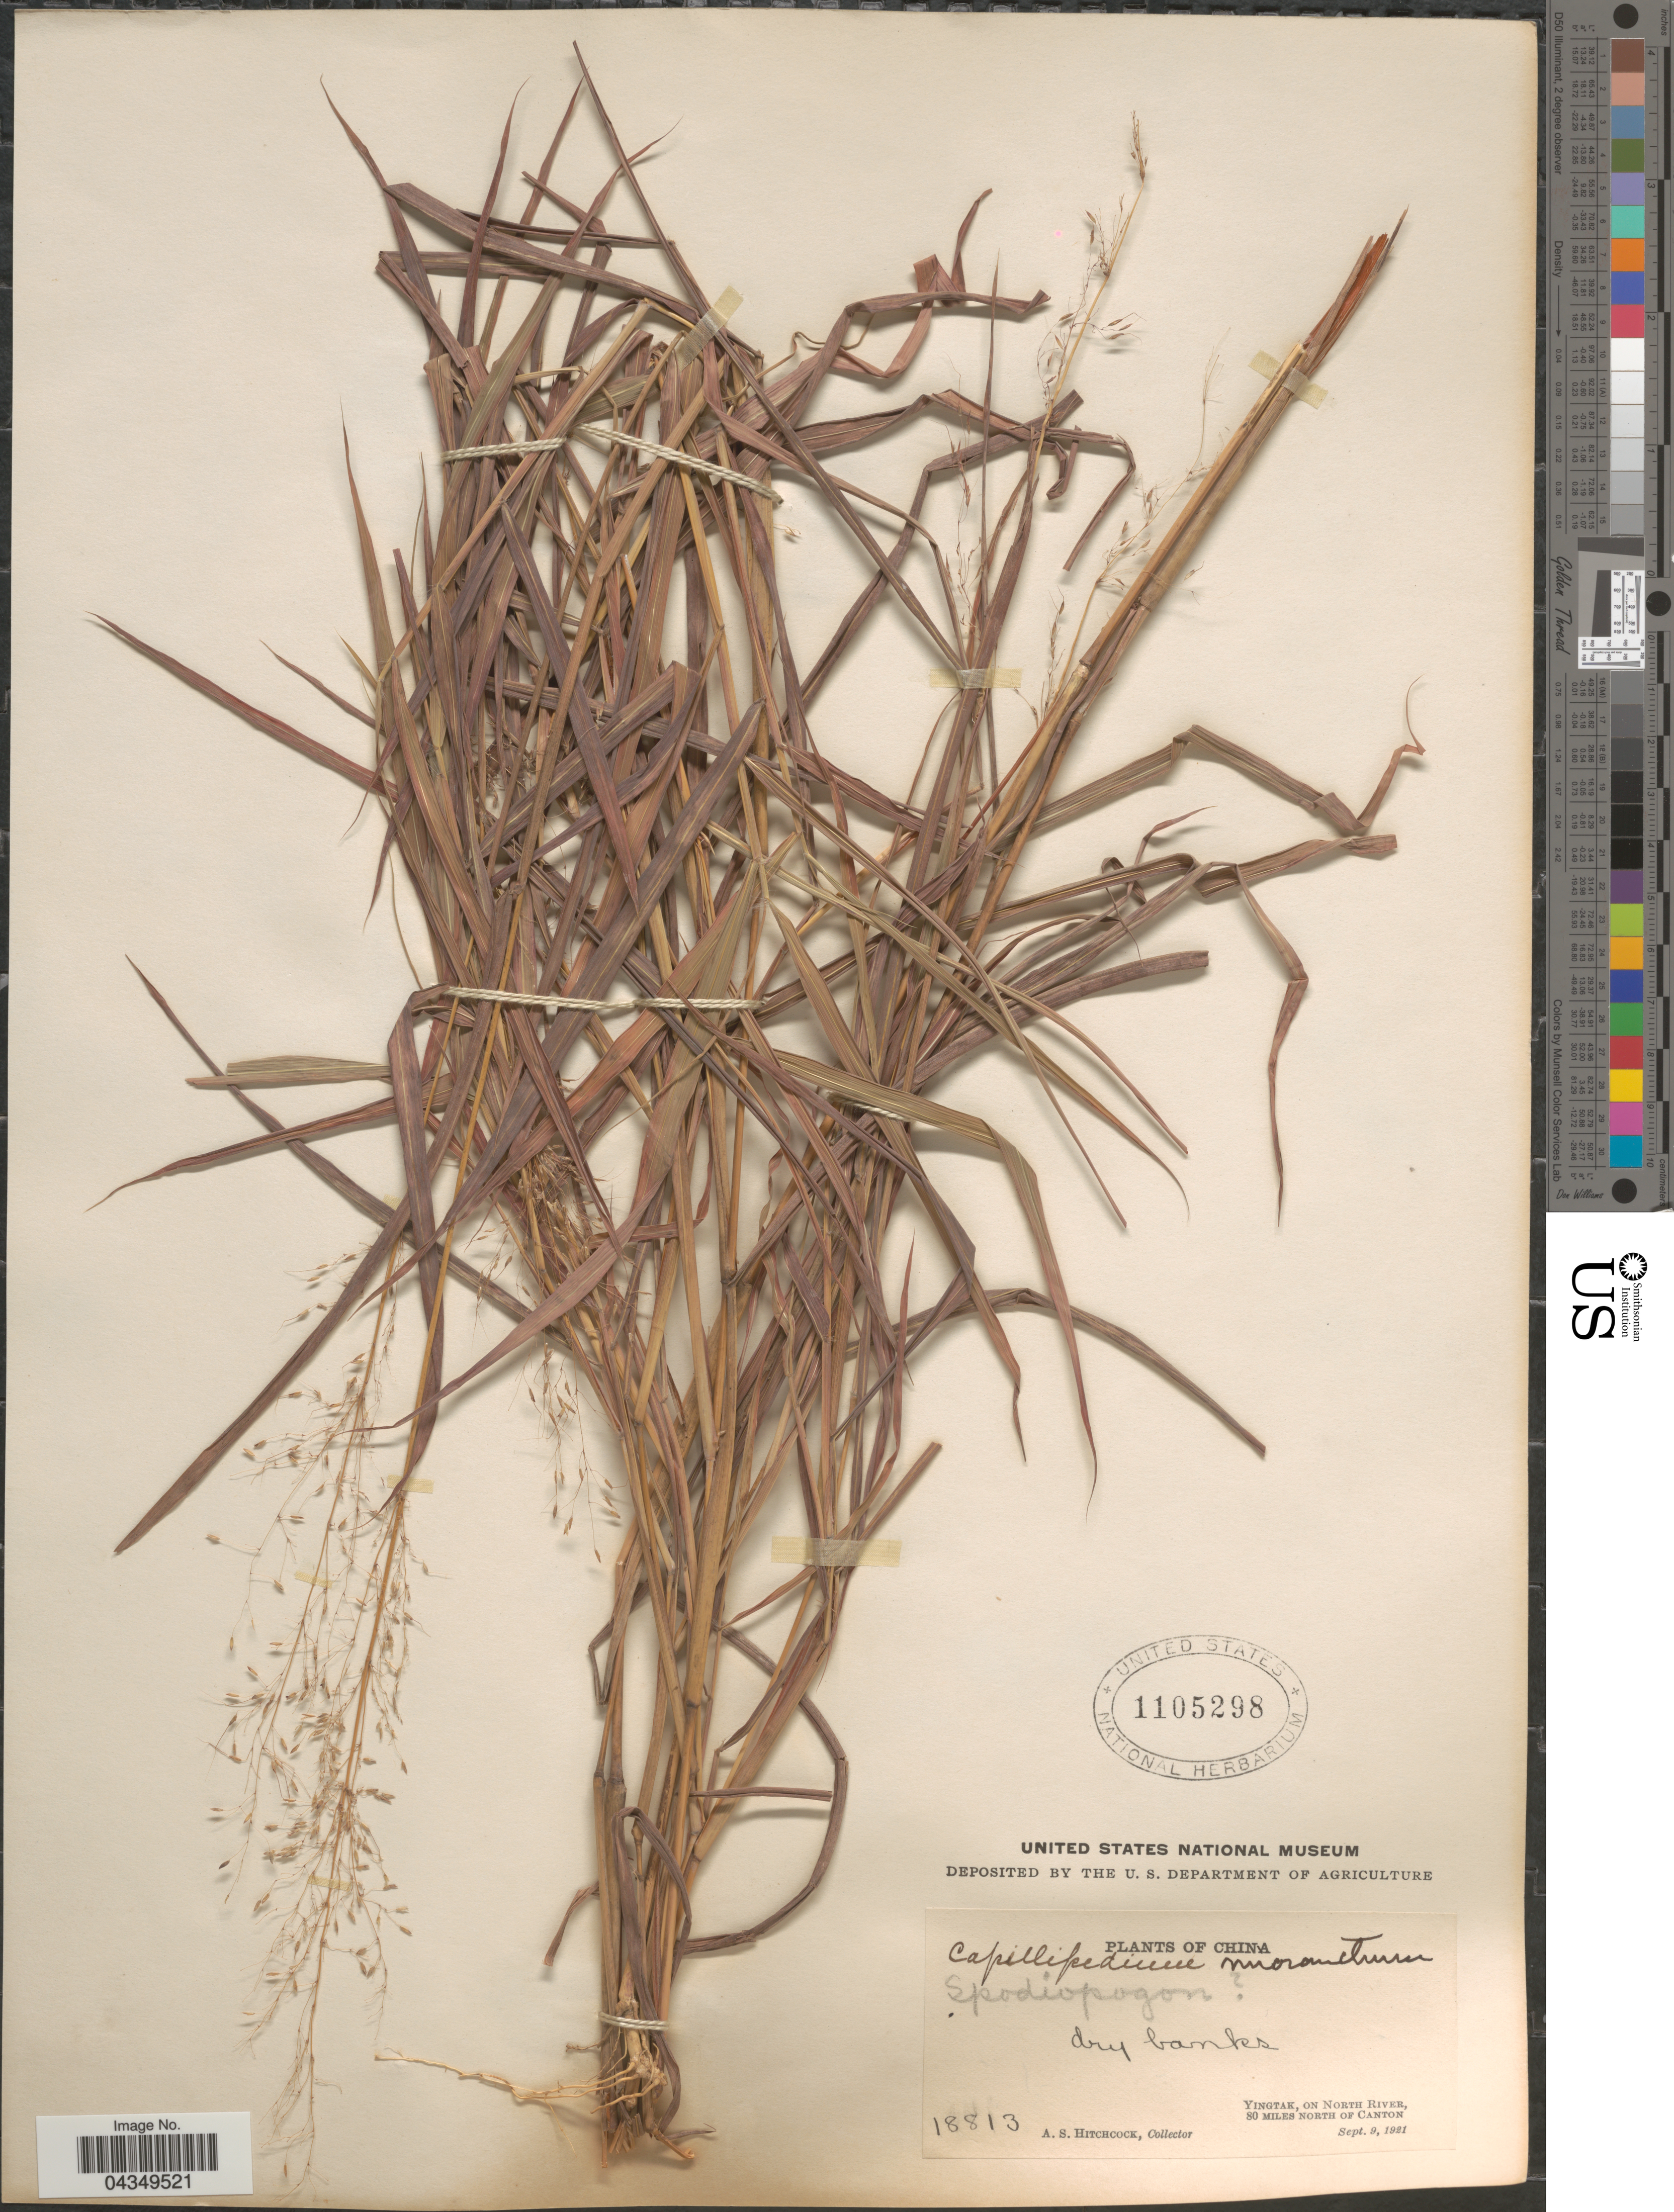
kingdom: Plantae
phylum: Tracheophyta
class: Liliopsida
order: Poales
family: Poaceae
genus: Capillipedium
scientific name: Capillipedium parviflorum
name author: (R. Br.) Stapf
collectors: A. S. Hitchcock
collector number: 18813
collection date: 1921-09-09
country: China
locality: Dry banks. Yingtak, on north river, 80 miles north of Canton.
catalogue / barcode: US 1105298